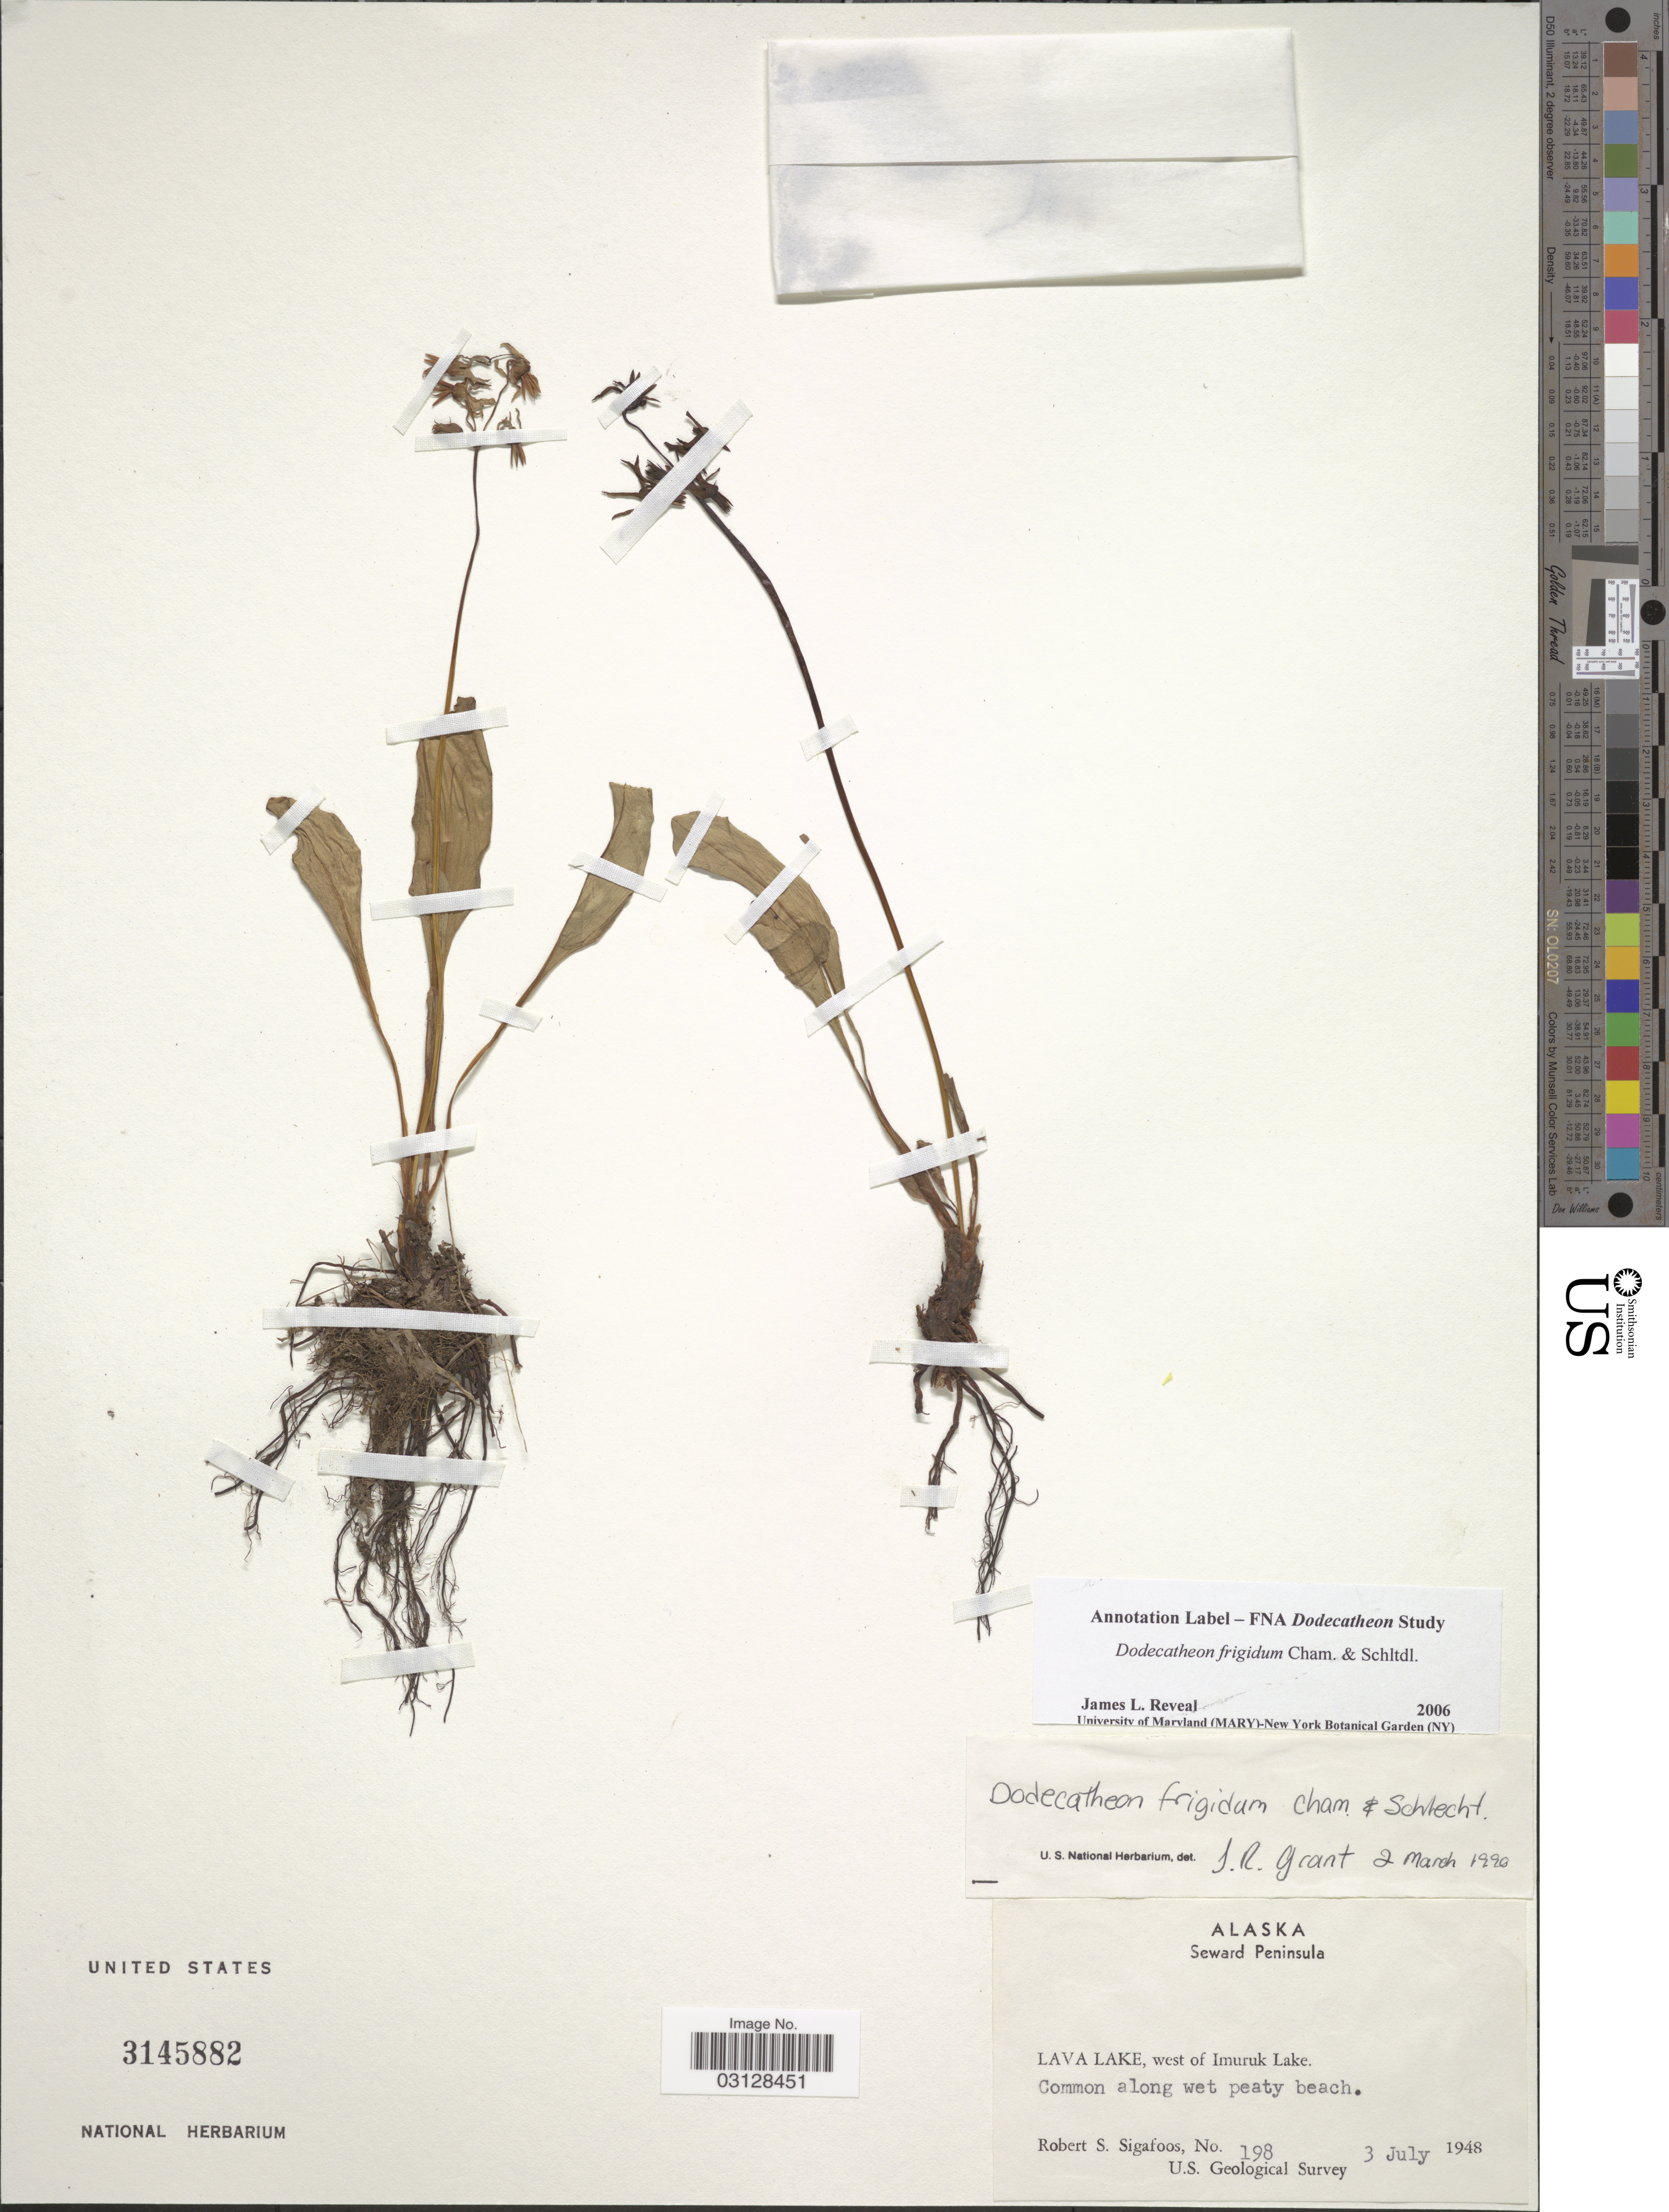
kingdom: Plantae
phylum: Tracheophyta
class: Magnoliopsida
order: Ericales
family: Primulaceae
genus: Dodecatheon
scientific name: Dodecatheon frigidum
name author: Cham. & Schltdl.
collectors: R. Sigafoos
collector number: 198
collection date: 1948-07-03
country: United States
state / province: Alaska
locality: Seward Peninsula. Lava Lake, west of Imuruk Lake.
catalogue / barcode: US 3145882